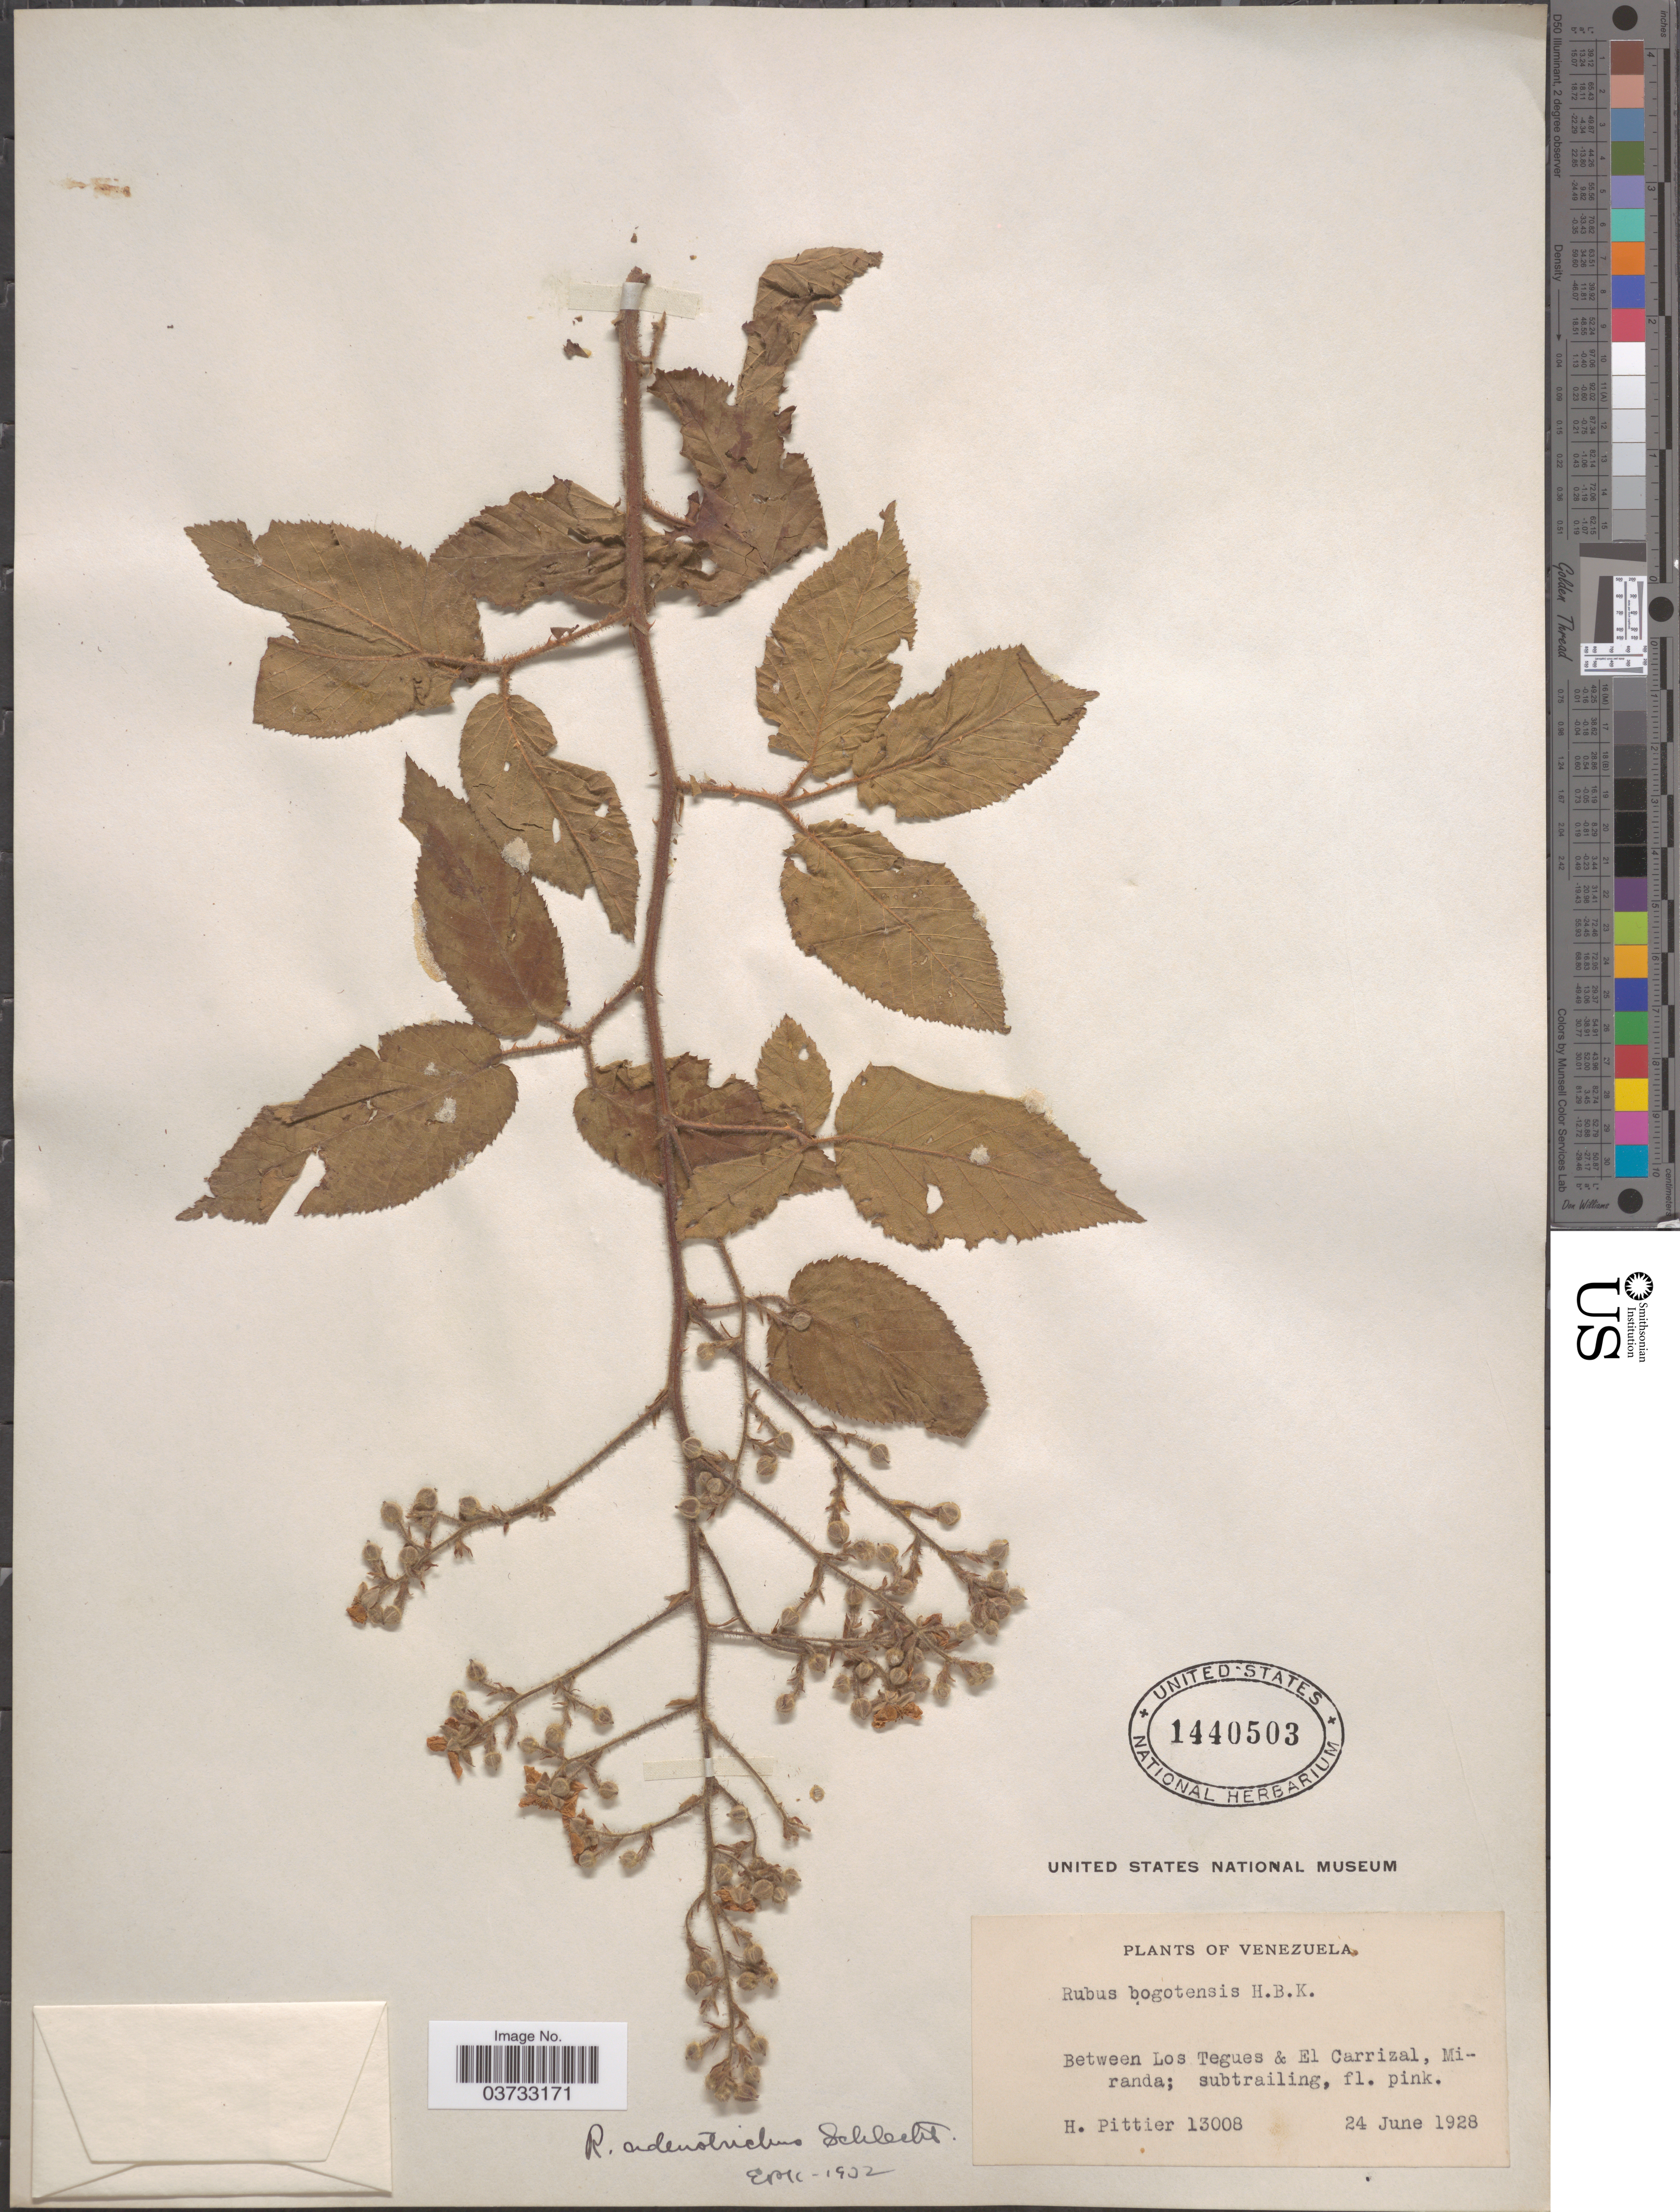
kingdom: Plantae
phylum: Tracheophyta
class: Magnoliopsida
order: Rosales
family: Rosaceae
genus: Rubus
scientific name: Rubus adenotrichos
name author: Schltdl.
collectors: H. F. Pittier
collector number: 13008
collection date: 1928-06-24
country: Venezuela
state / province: Miranda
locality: Between Los Tegues & El Carrizal.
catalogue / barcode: US 1440503